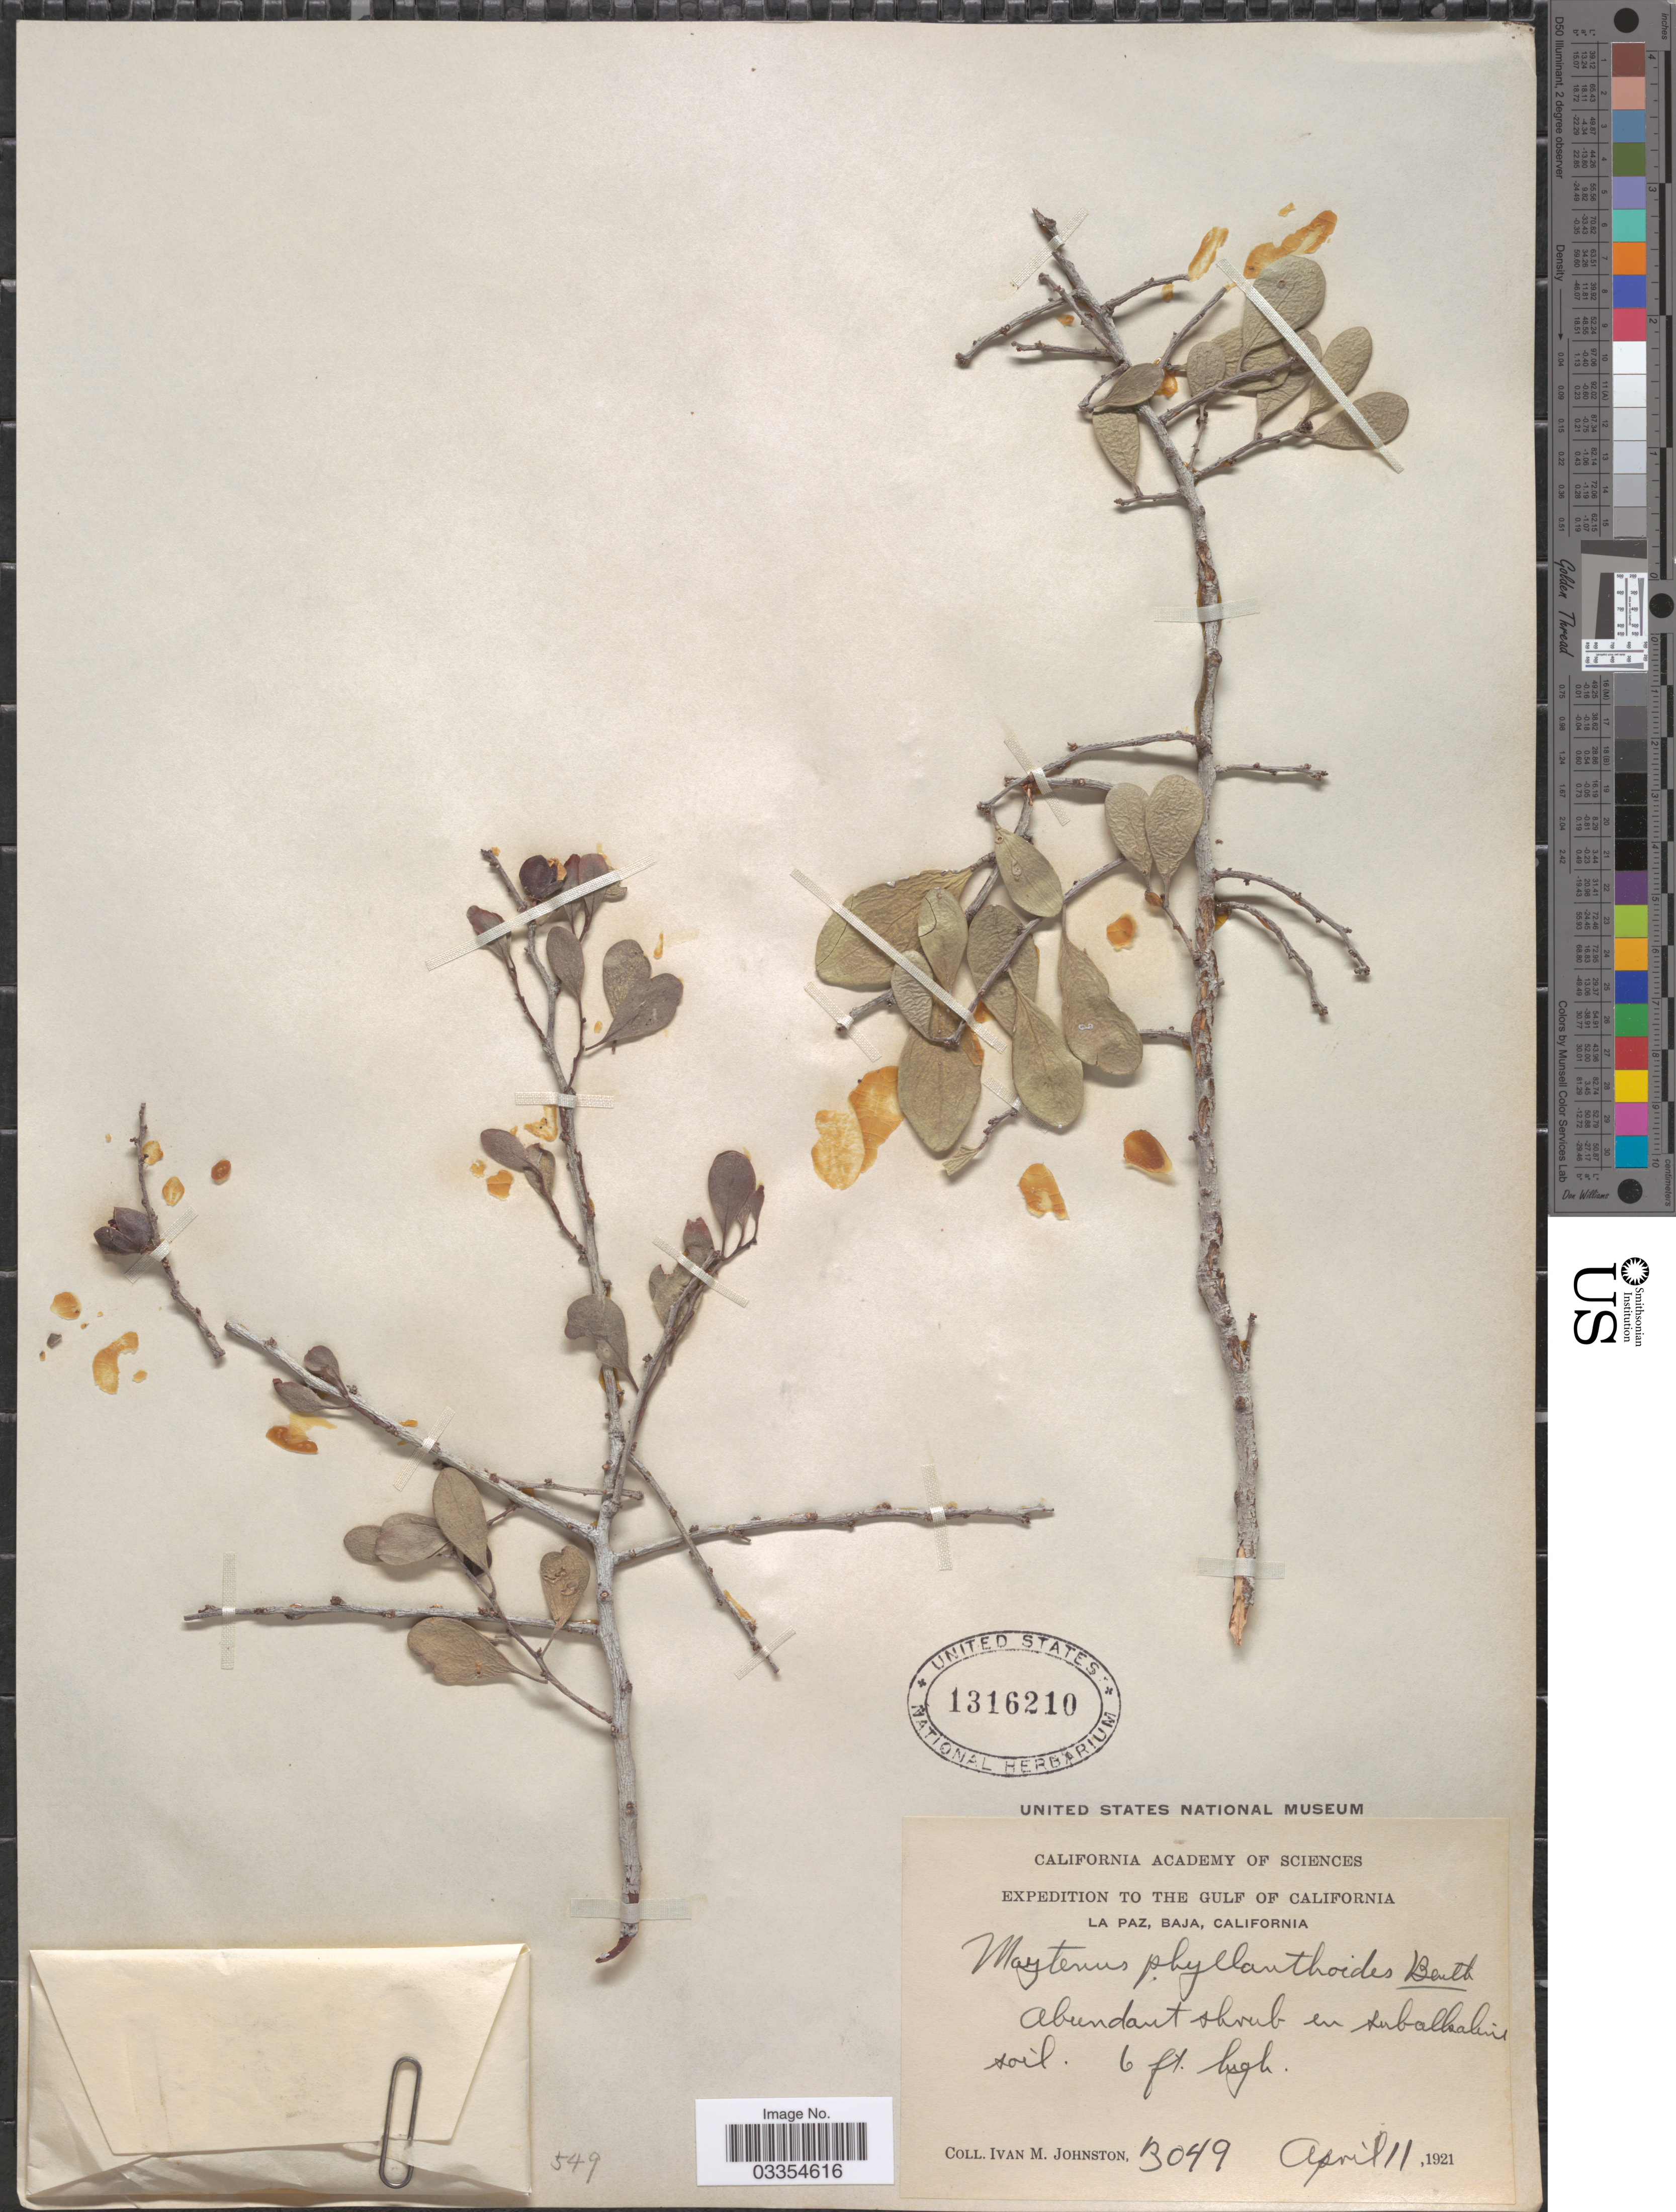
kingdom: Plantae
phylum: Tracheophyta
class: Magnoliopsida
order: Celastrales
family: Celastraceae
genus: Tricerma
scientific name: Tricerma phyllanthoides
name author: (Benth.) Lundell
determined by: Strong, Mark T., (BOT), Smithsonian Institution - National Museum of Natural History (UNITED STATES)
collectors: I.M. Johnston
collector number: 3049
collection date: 1921-04-11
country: Mexico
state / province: Baja California Sur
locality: The Gulf of California, La Paz.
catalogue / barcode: US 1316210